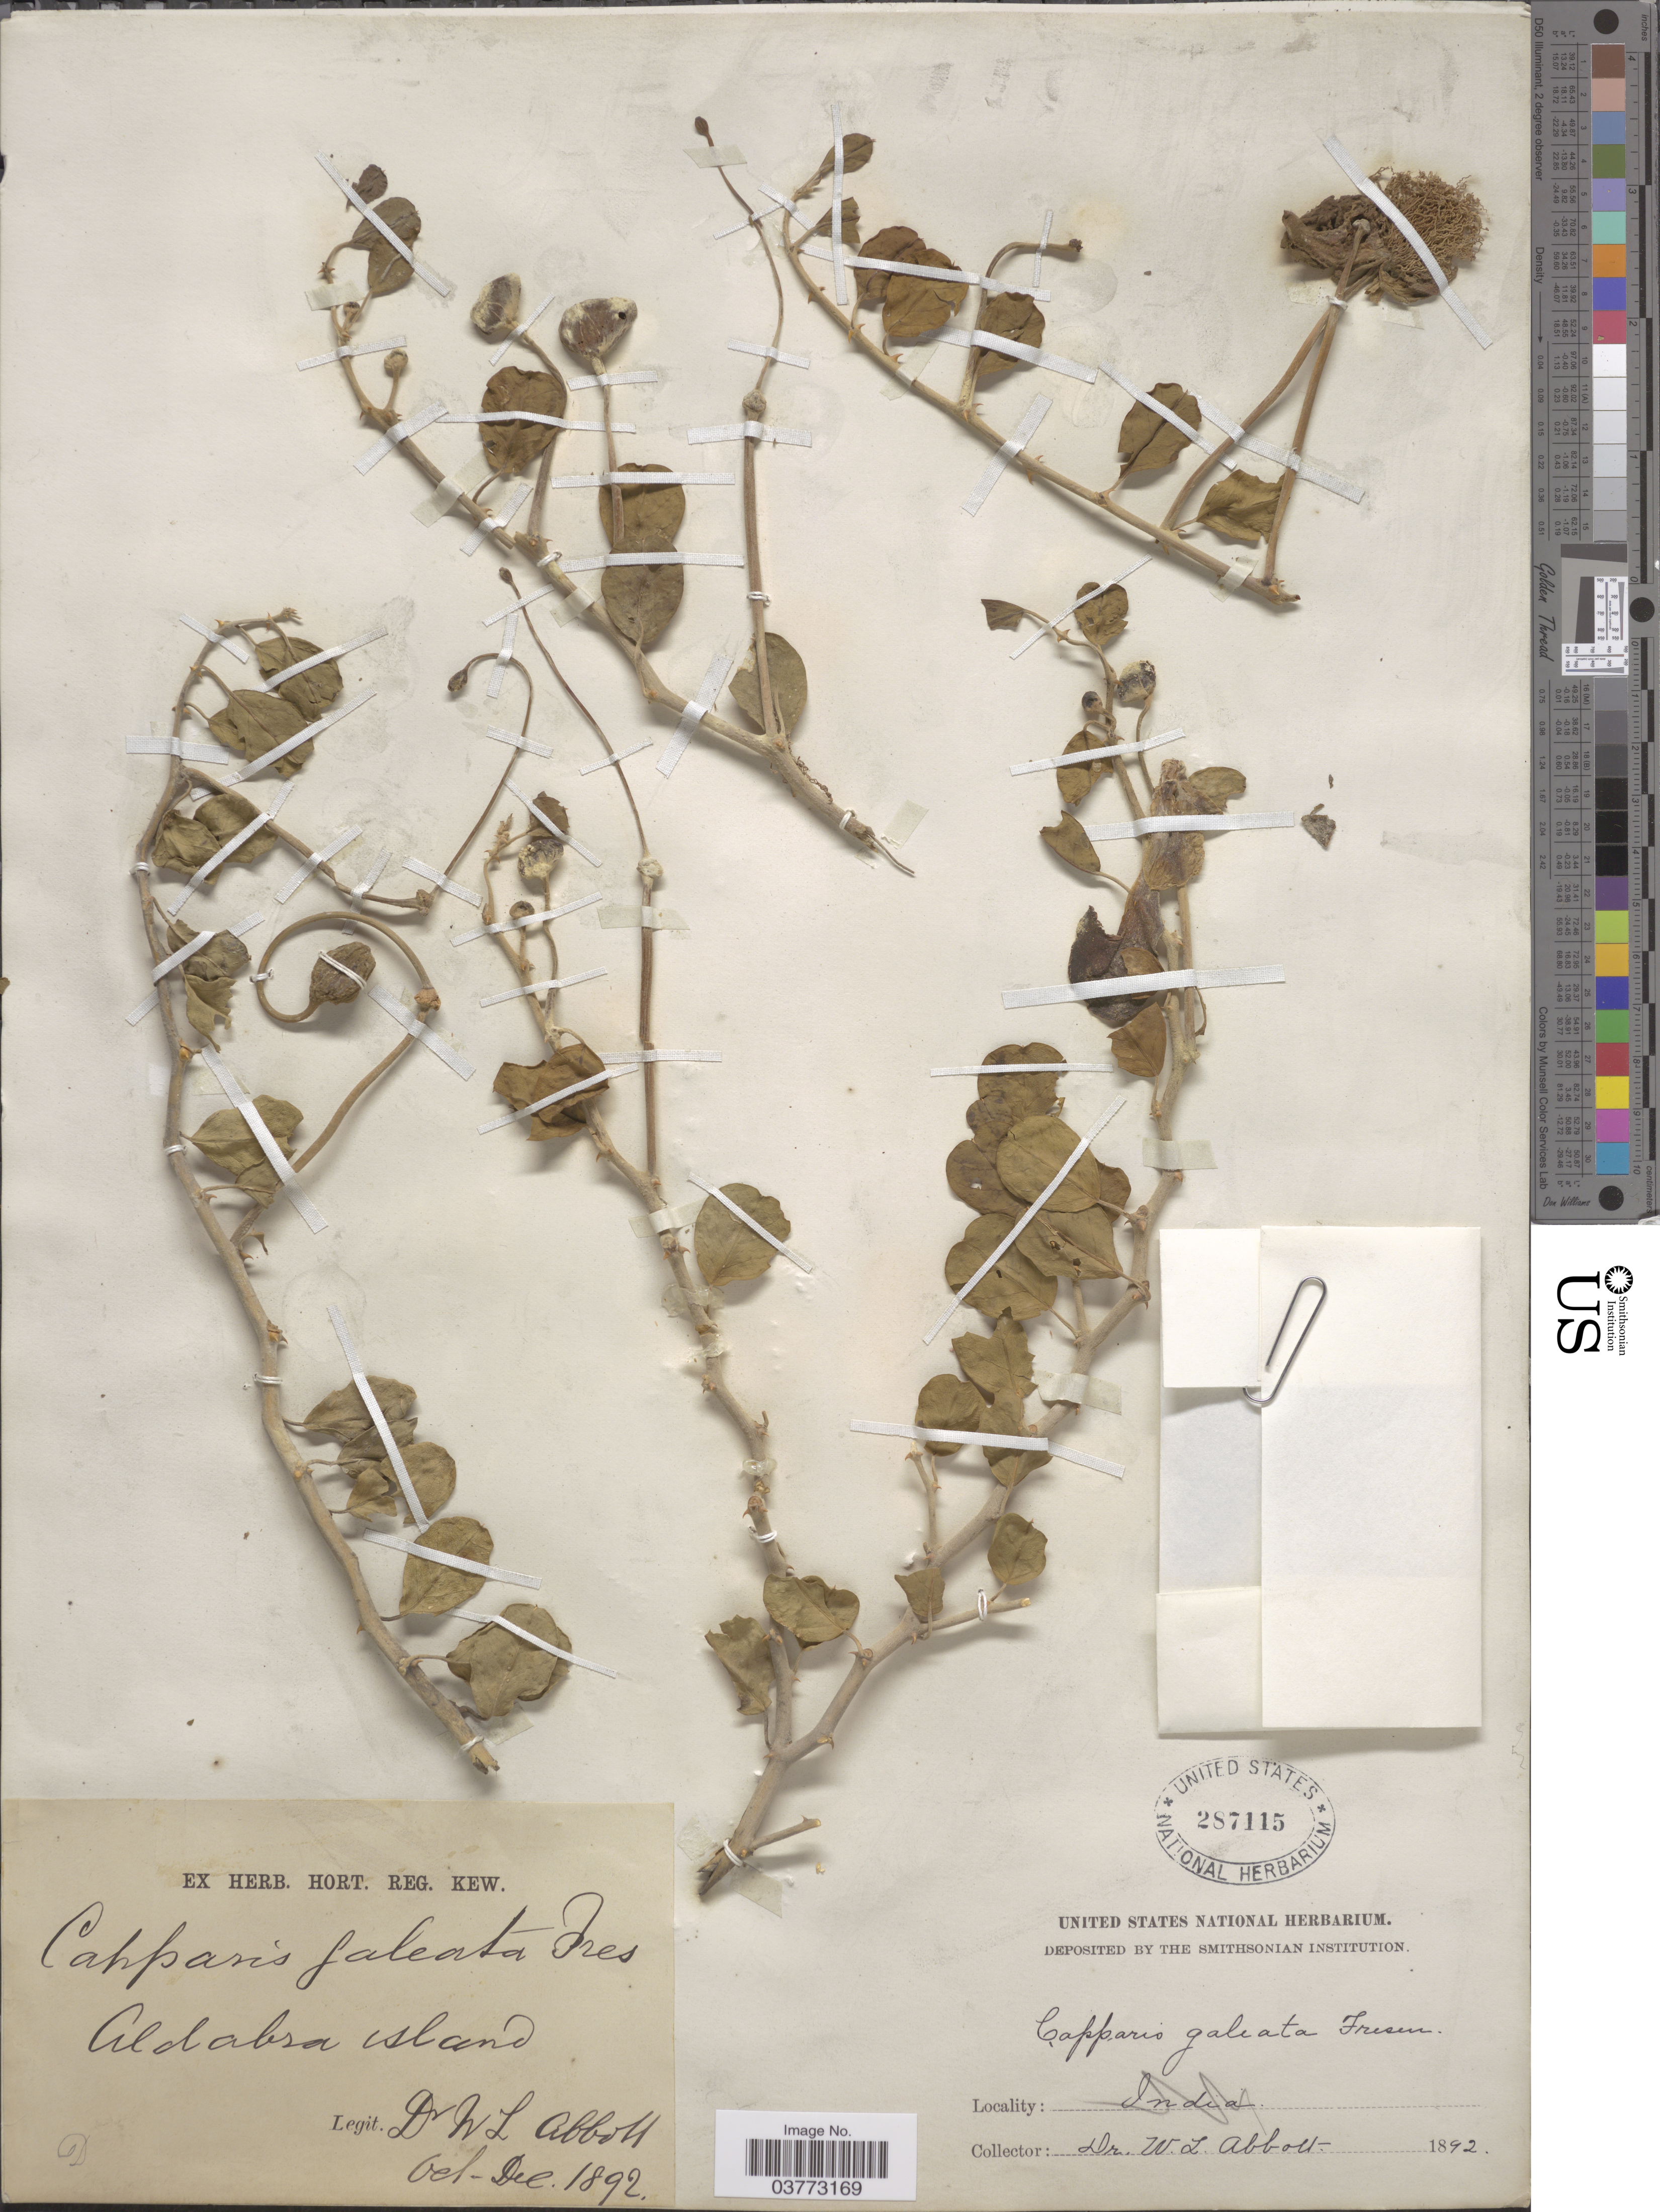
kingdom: Plantae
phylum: Tracheophyta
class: Magnoliopsida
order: Brassicales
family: Capparaceae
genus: Capparis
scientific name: Capparis galeata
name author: Fresen.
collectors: W. L. Abbott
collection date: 1892-10/1892-12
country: Seychelles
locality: Aldabra Island.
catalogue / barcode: US 287115